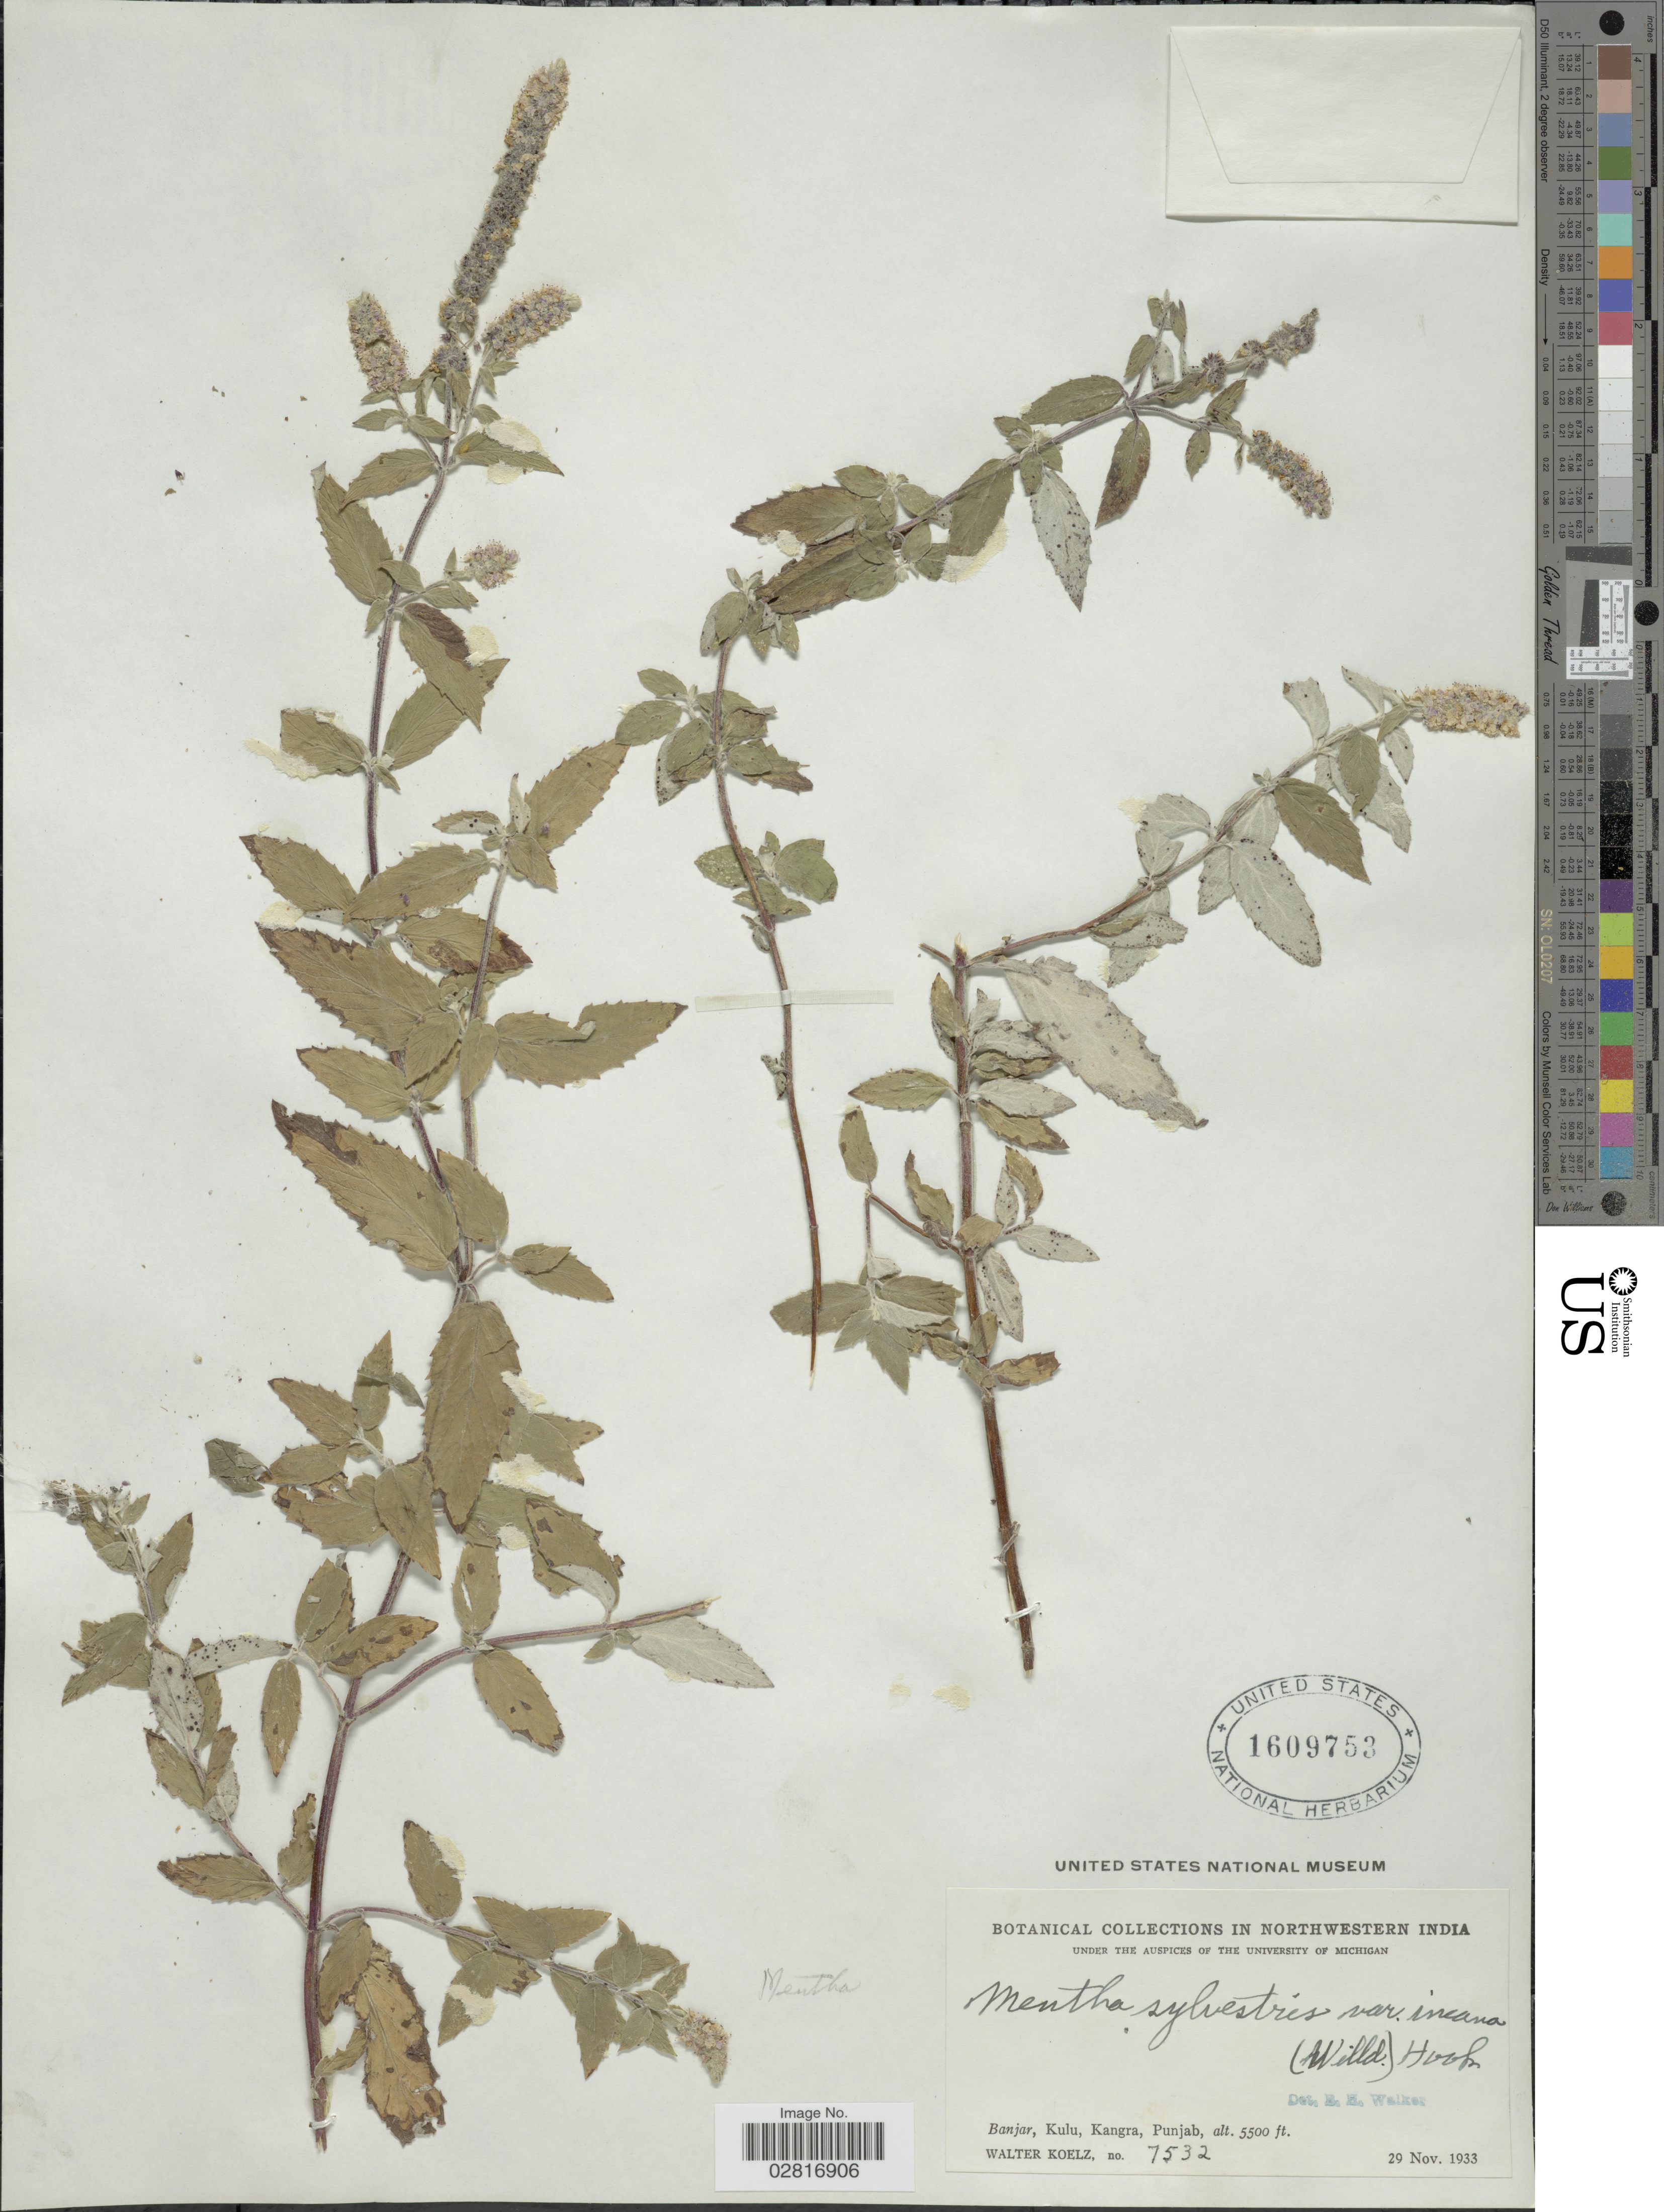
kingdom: Plantae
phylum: Tracheophyta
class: Magnoliopsida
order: Lamiales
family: Lamiaceae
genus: Mentha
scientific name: Mentha sylvestris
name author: L.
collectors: W. N. Koelz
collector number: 7532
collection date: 1933-11-29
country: India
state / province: Punjab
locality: Northwestern India, Banjar, Kulu, Kangra, Punjab.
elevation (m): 1676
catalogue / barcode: US 1609753